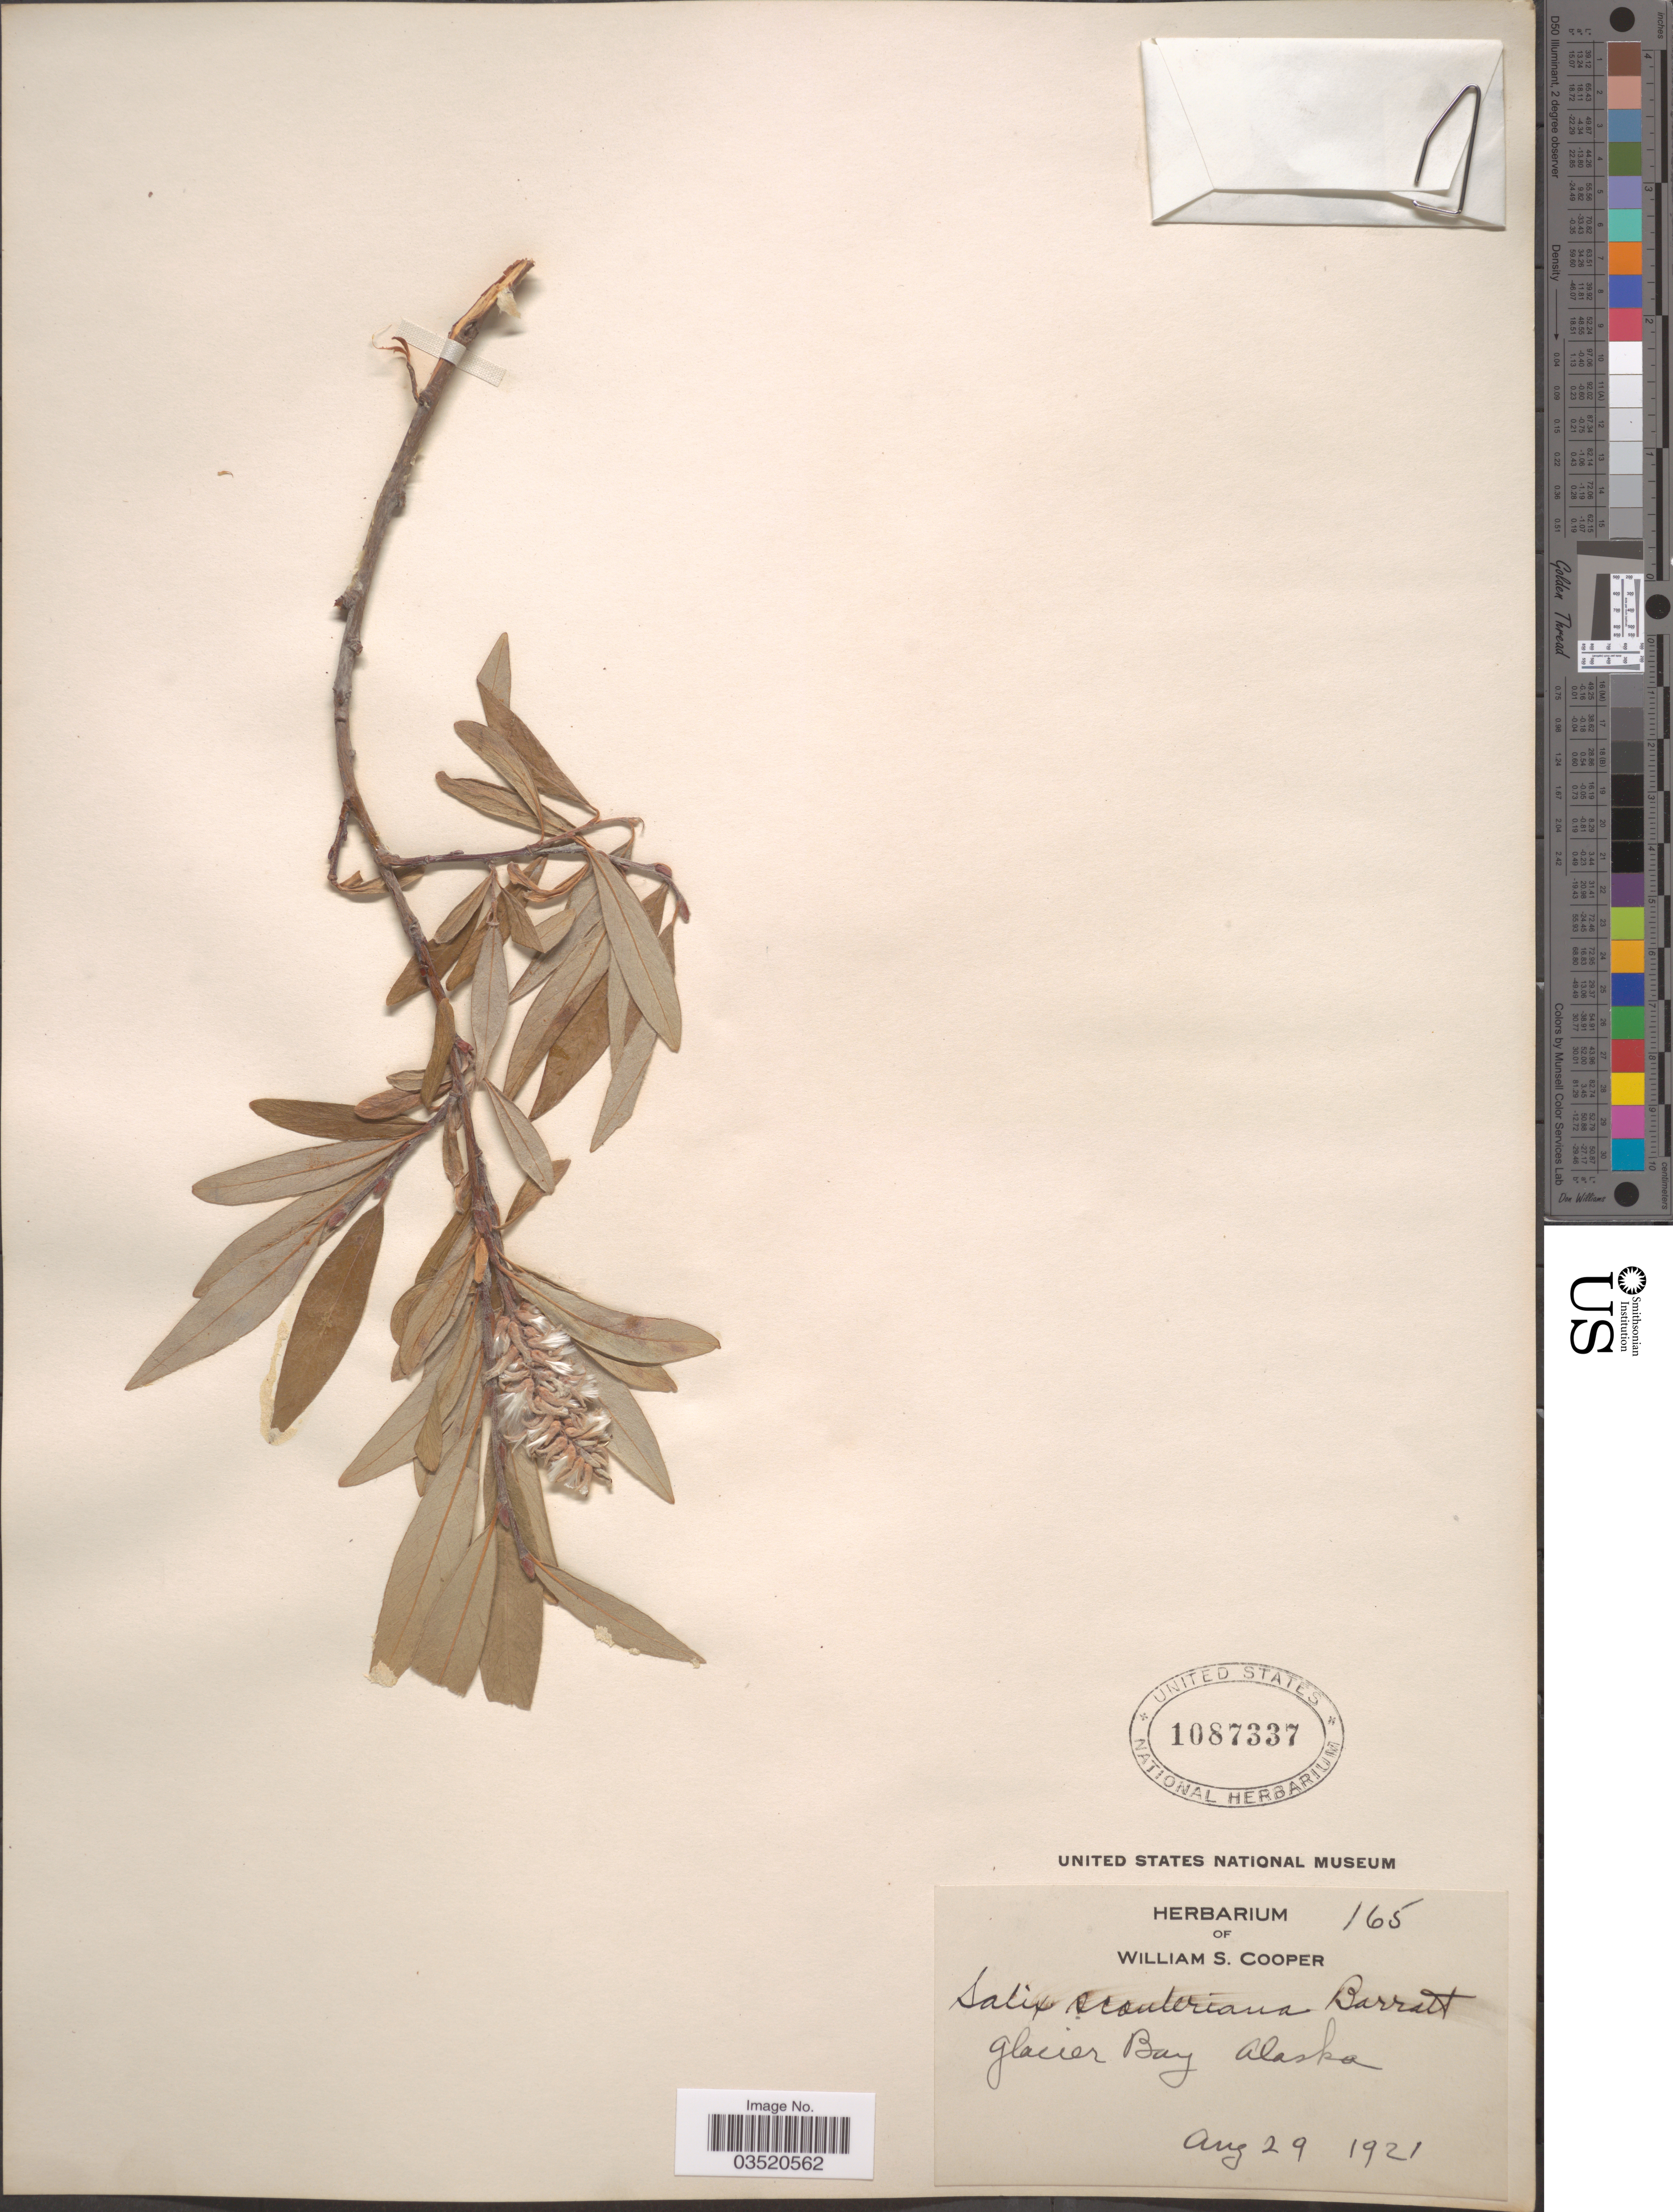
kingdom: Plantae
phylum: Tracheophyta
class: Magnoliopsida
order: Malpighiales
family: Salicaceae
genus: Salix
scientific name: Salix scouleriana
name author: Barratt ex Hook.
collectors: ex Herb. William S. Cooper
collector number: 165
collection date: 1921-08-29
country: United States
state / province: Alaska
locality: Glacier Bay.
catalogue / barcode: US 1087337